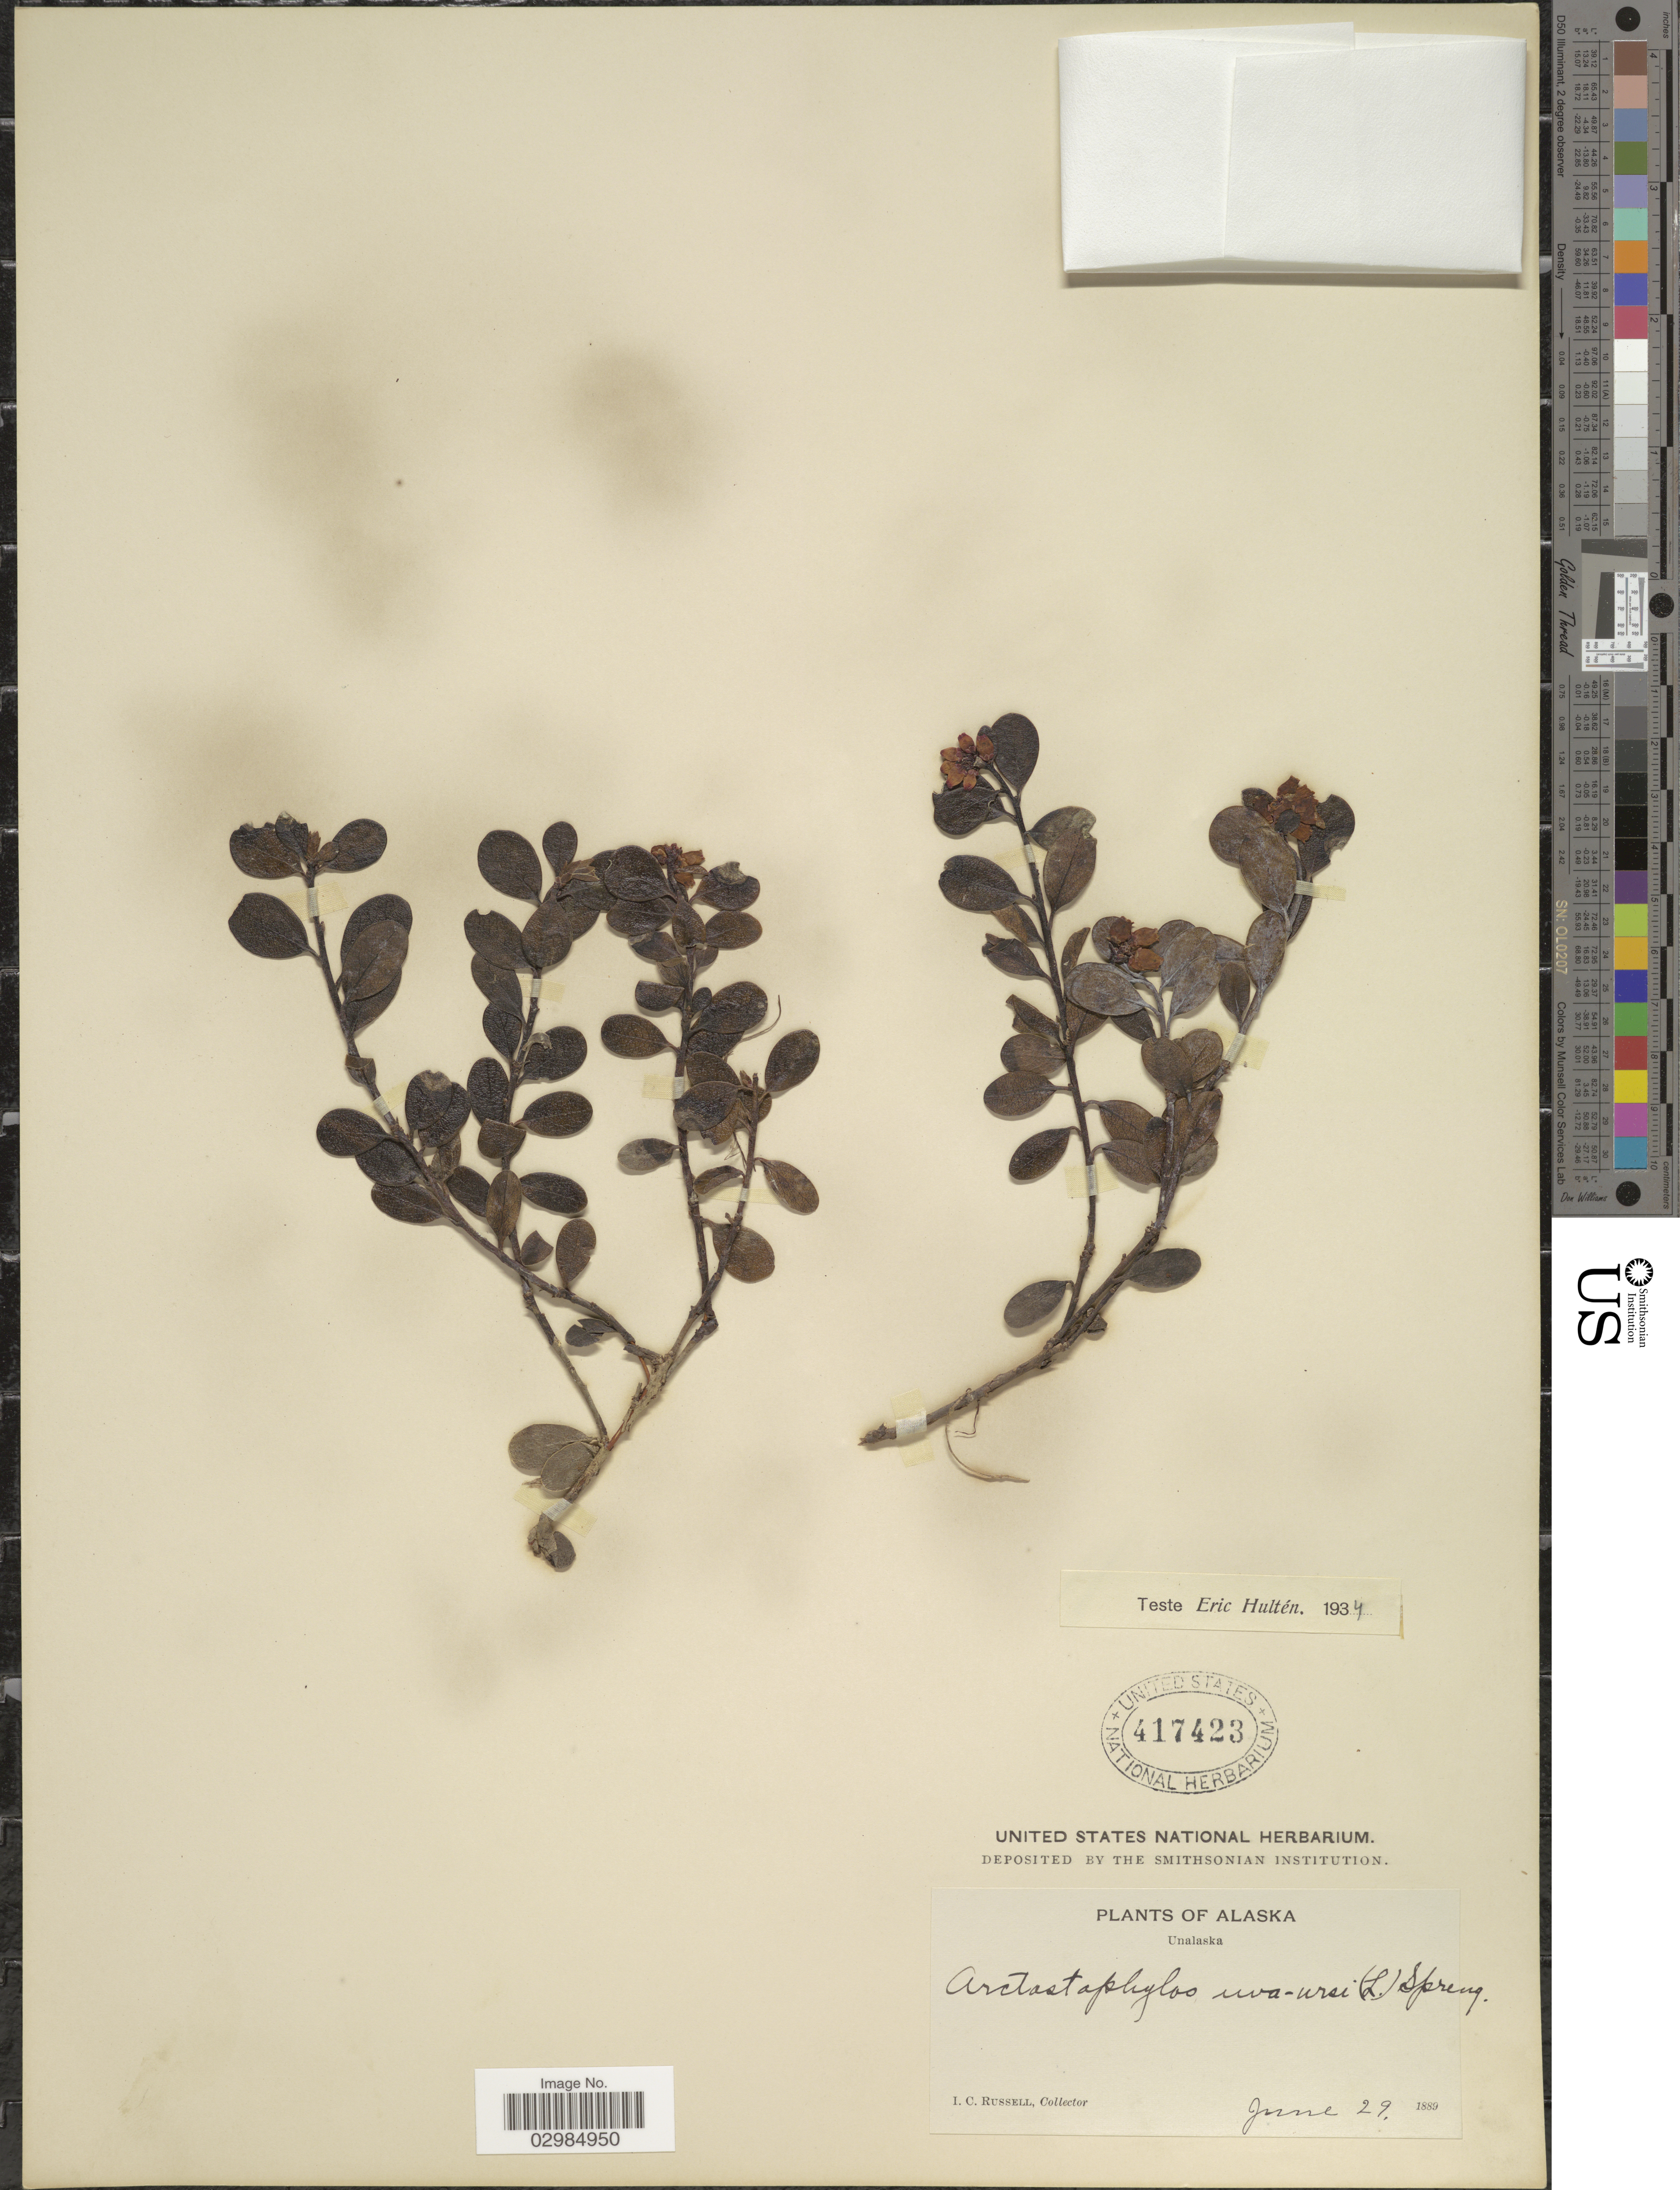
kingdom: Plantae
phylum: Tracheophyta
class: Magnoliopsida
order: Ericales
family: Ericaceae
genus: Arctostaphylos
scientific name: Arctostaphylos uva-ursi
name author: (L.) Spreng.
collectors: I. C. Russell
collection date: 1889-06-29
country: United States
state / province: Alaska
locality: Unalaska.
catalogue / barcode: US 417423